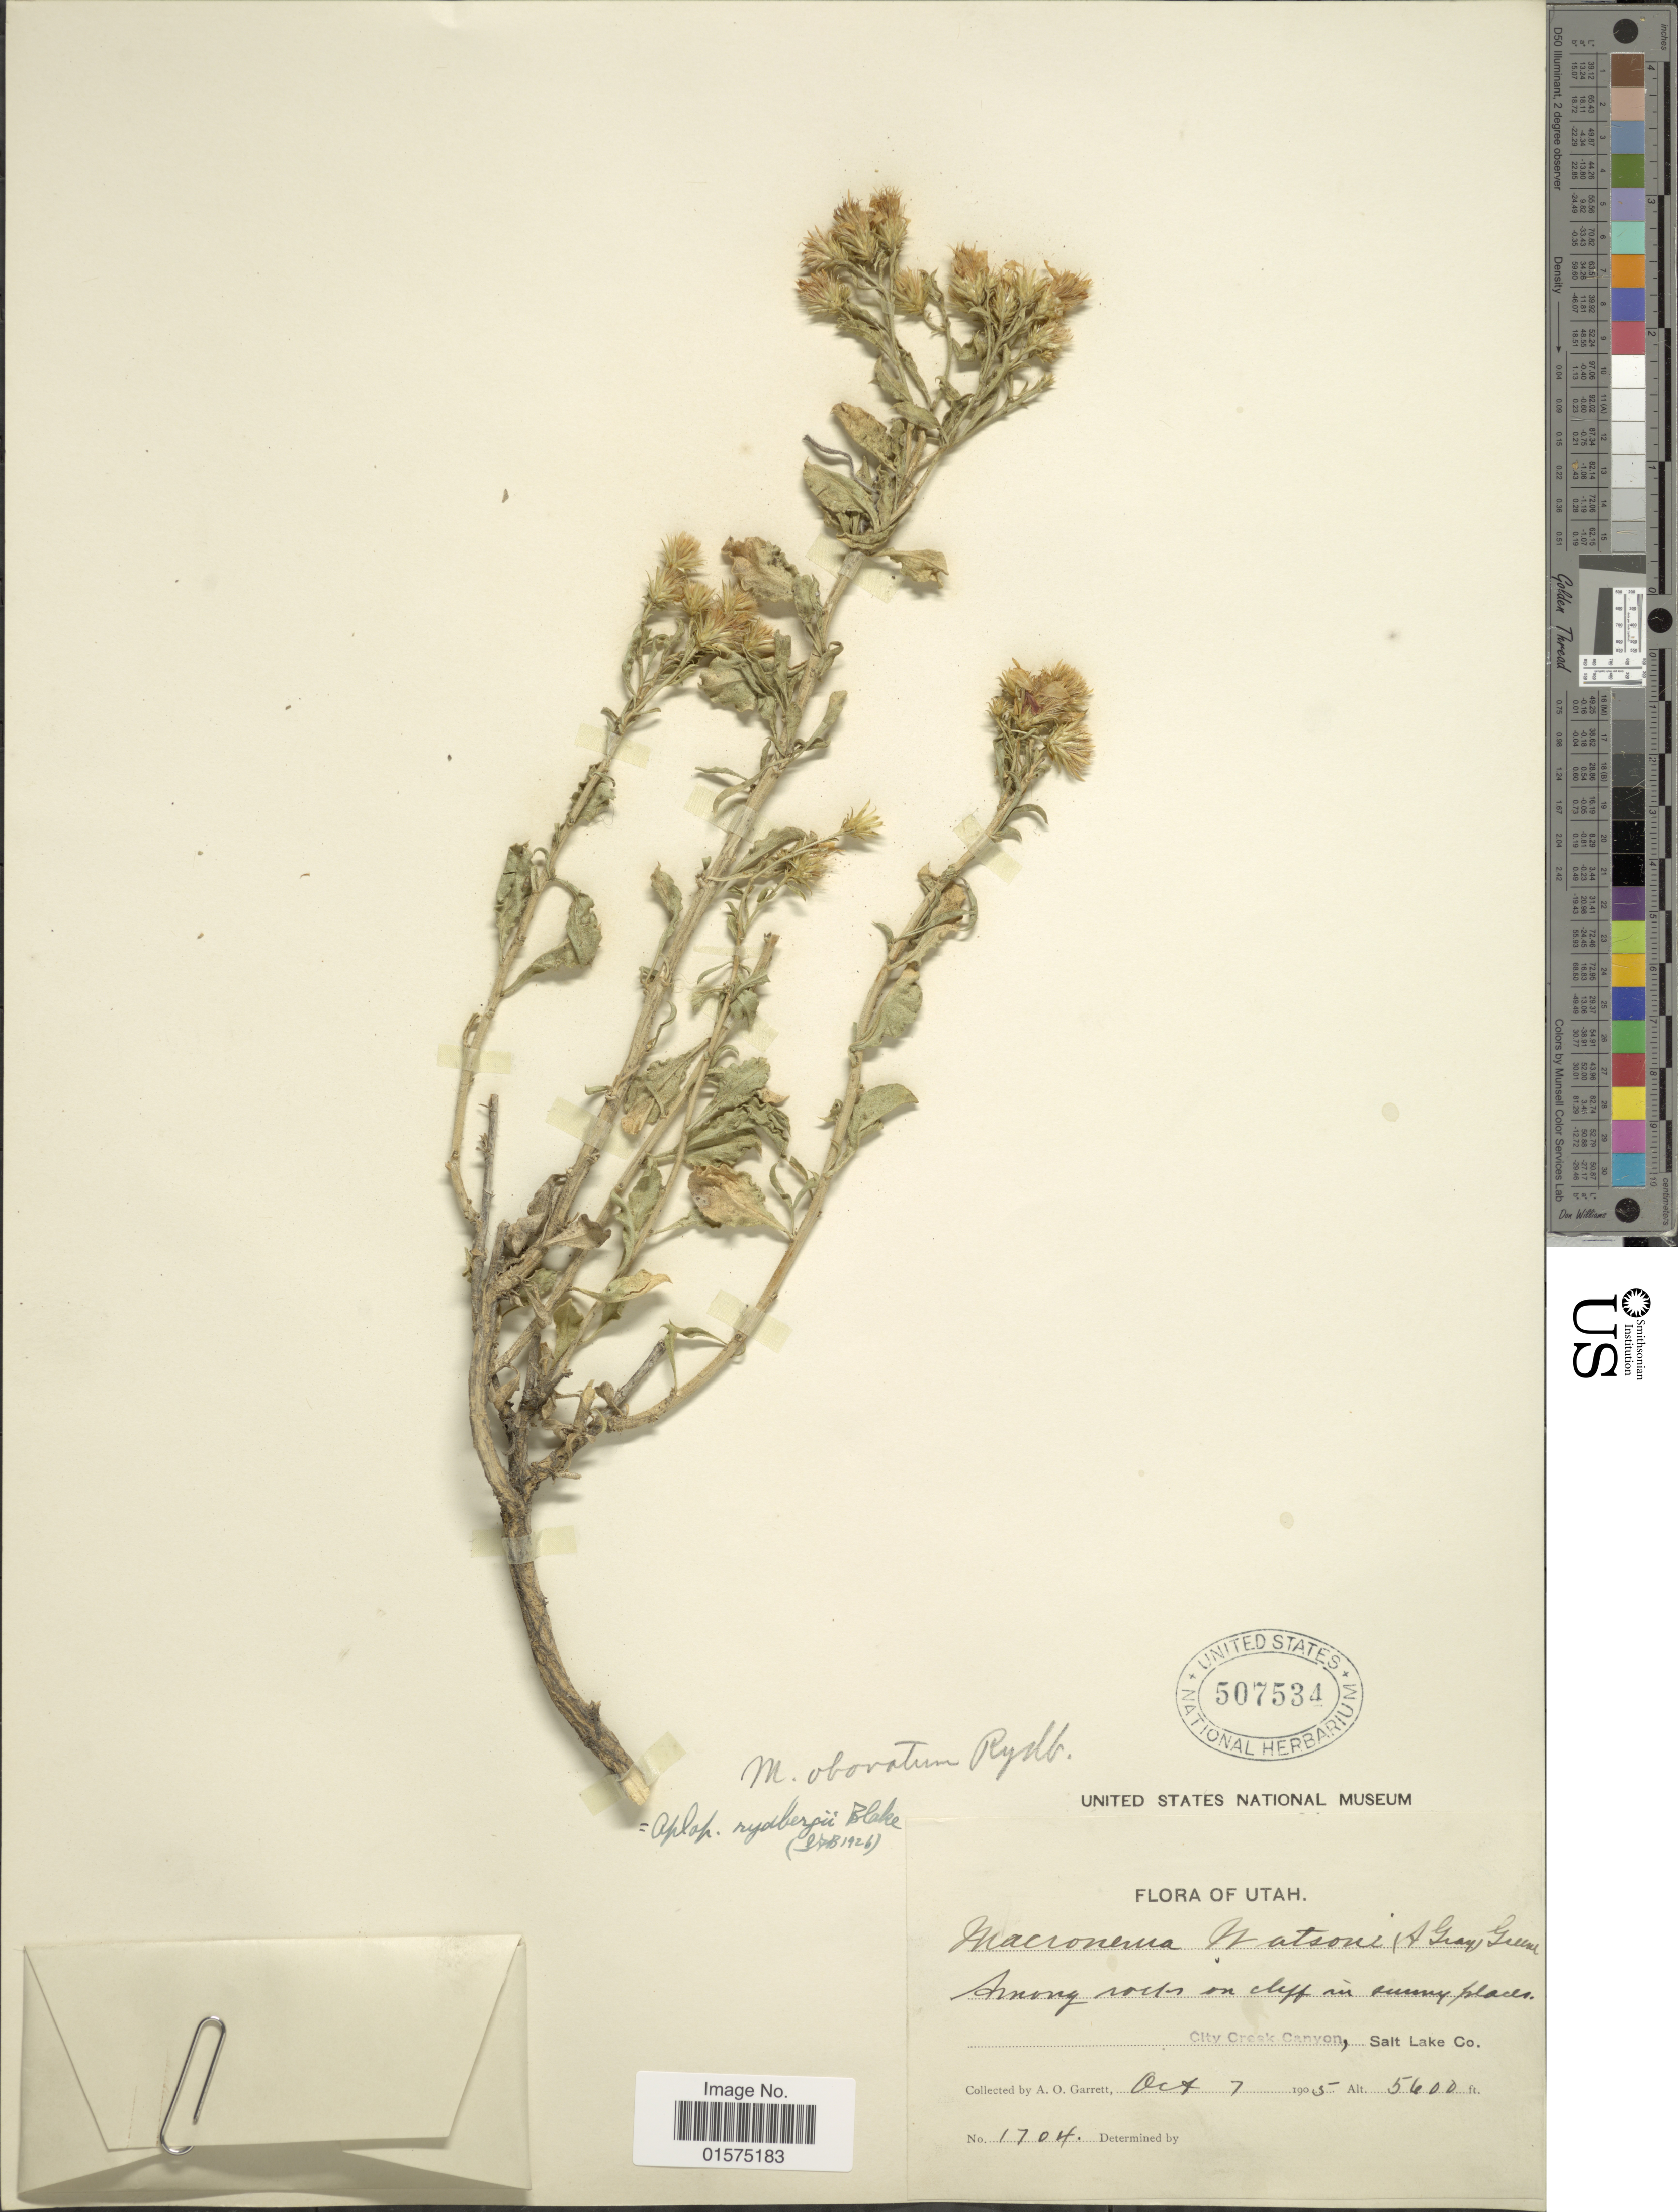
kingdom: Plantae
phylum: Tracheophyta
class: Magnoliopsida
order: Asterales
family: Asteraceae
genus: Ericameria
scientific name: Ericameria obovata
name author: (Rydb.) G.L. Nesom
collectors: A. O. Garrett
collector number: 1704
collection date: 1905-10-07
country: United States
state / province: Utah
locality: City Creek Canyon, Salt Lake Co.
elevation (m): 1707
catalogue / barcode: US 507534